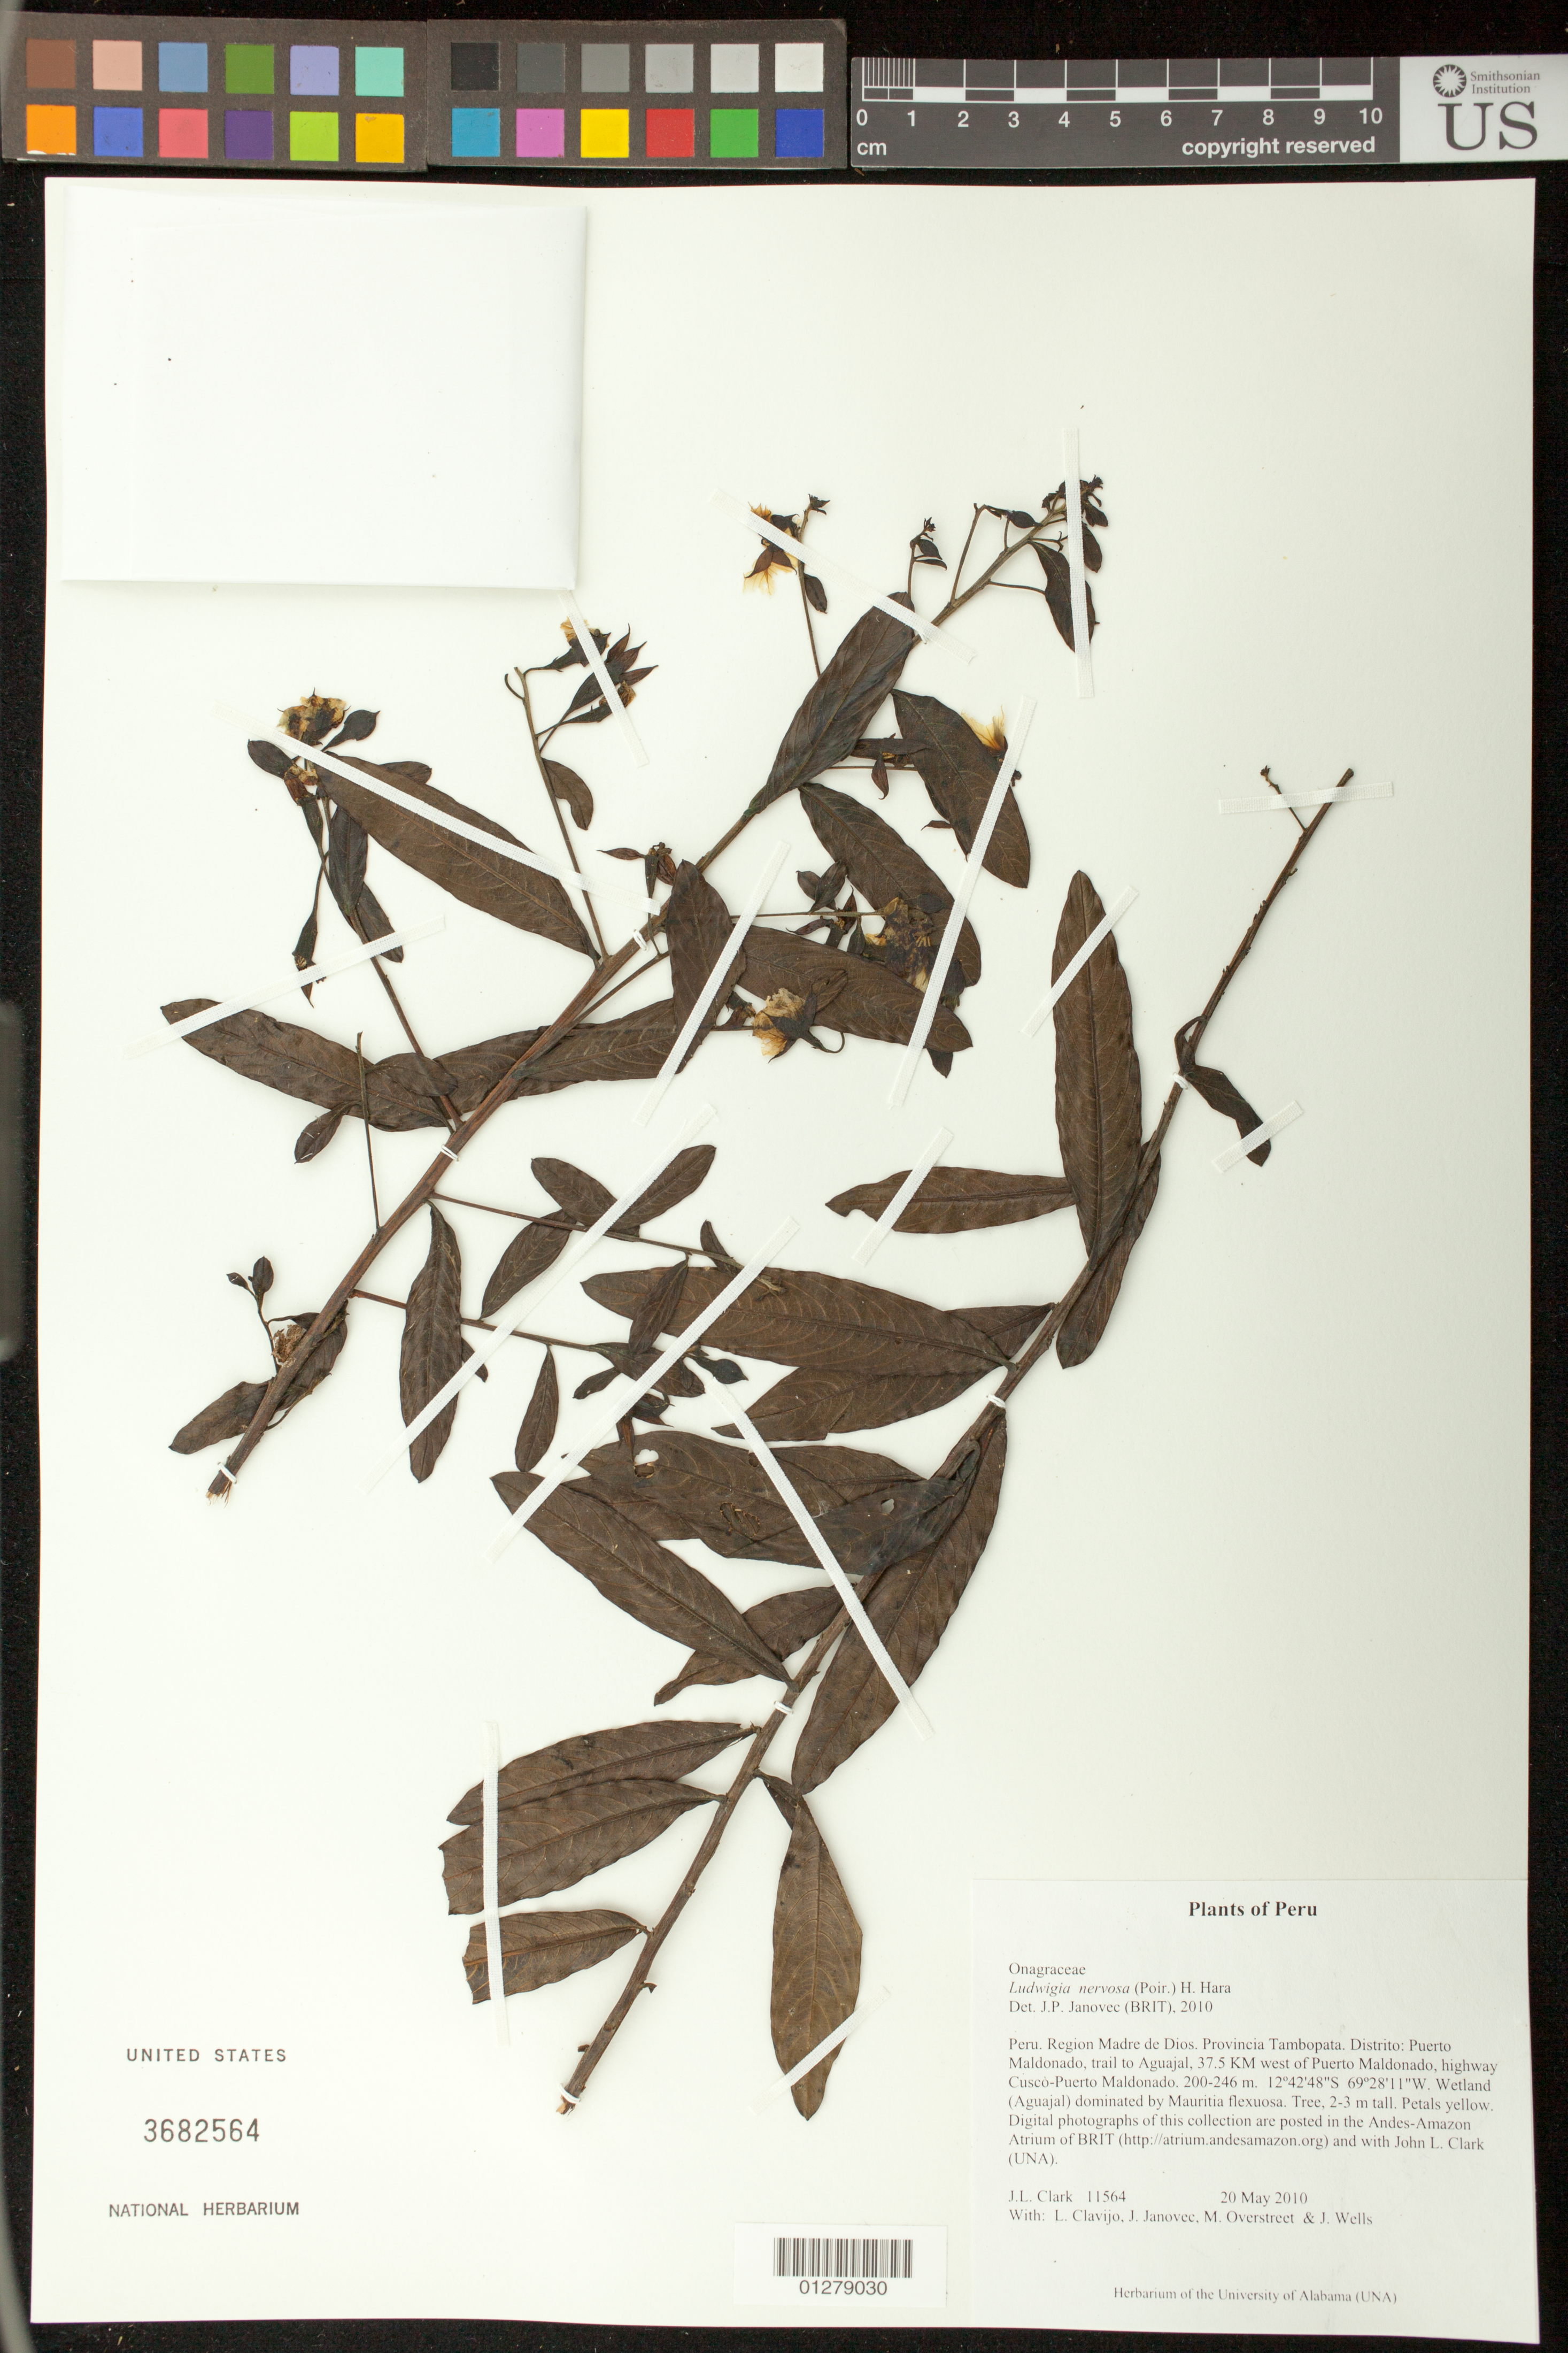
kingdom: Plantae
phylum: Tracheophyta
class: Magnoliopsida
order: Myrtales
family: Onagraceae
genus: Ludwigia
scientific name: Ludwigia nervosa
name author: (Poir.) H. Hara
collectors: J. L. Clark, L. Clavijo, J.P. Janovec, M. Overstreet & J. Wells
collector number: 11564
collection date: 2010-05-22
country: Peru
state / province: Madre de Dios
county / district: Tambopata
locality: Region Madre de Dios. Distrito:Puerto Maldonado, trail to Aguajal, 37.5 KM west of Puerto Maldonado, highway Cusco-Puerto Maldonado.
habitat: Wetland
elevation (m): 200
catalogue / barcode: US 3682564